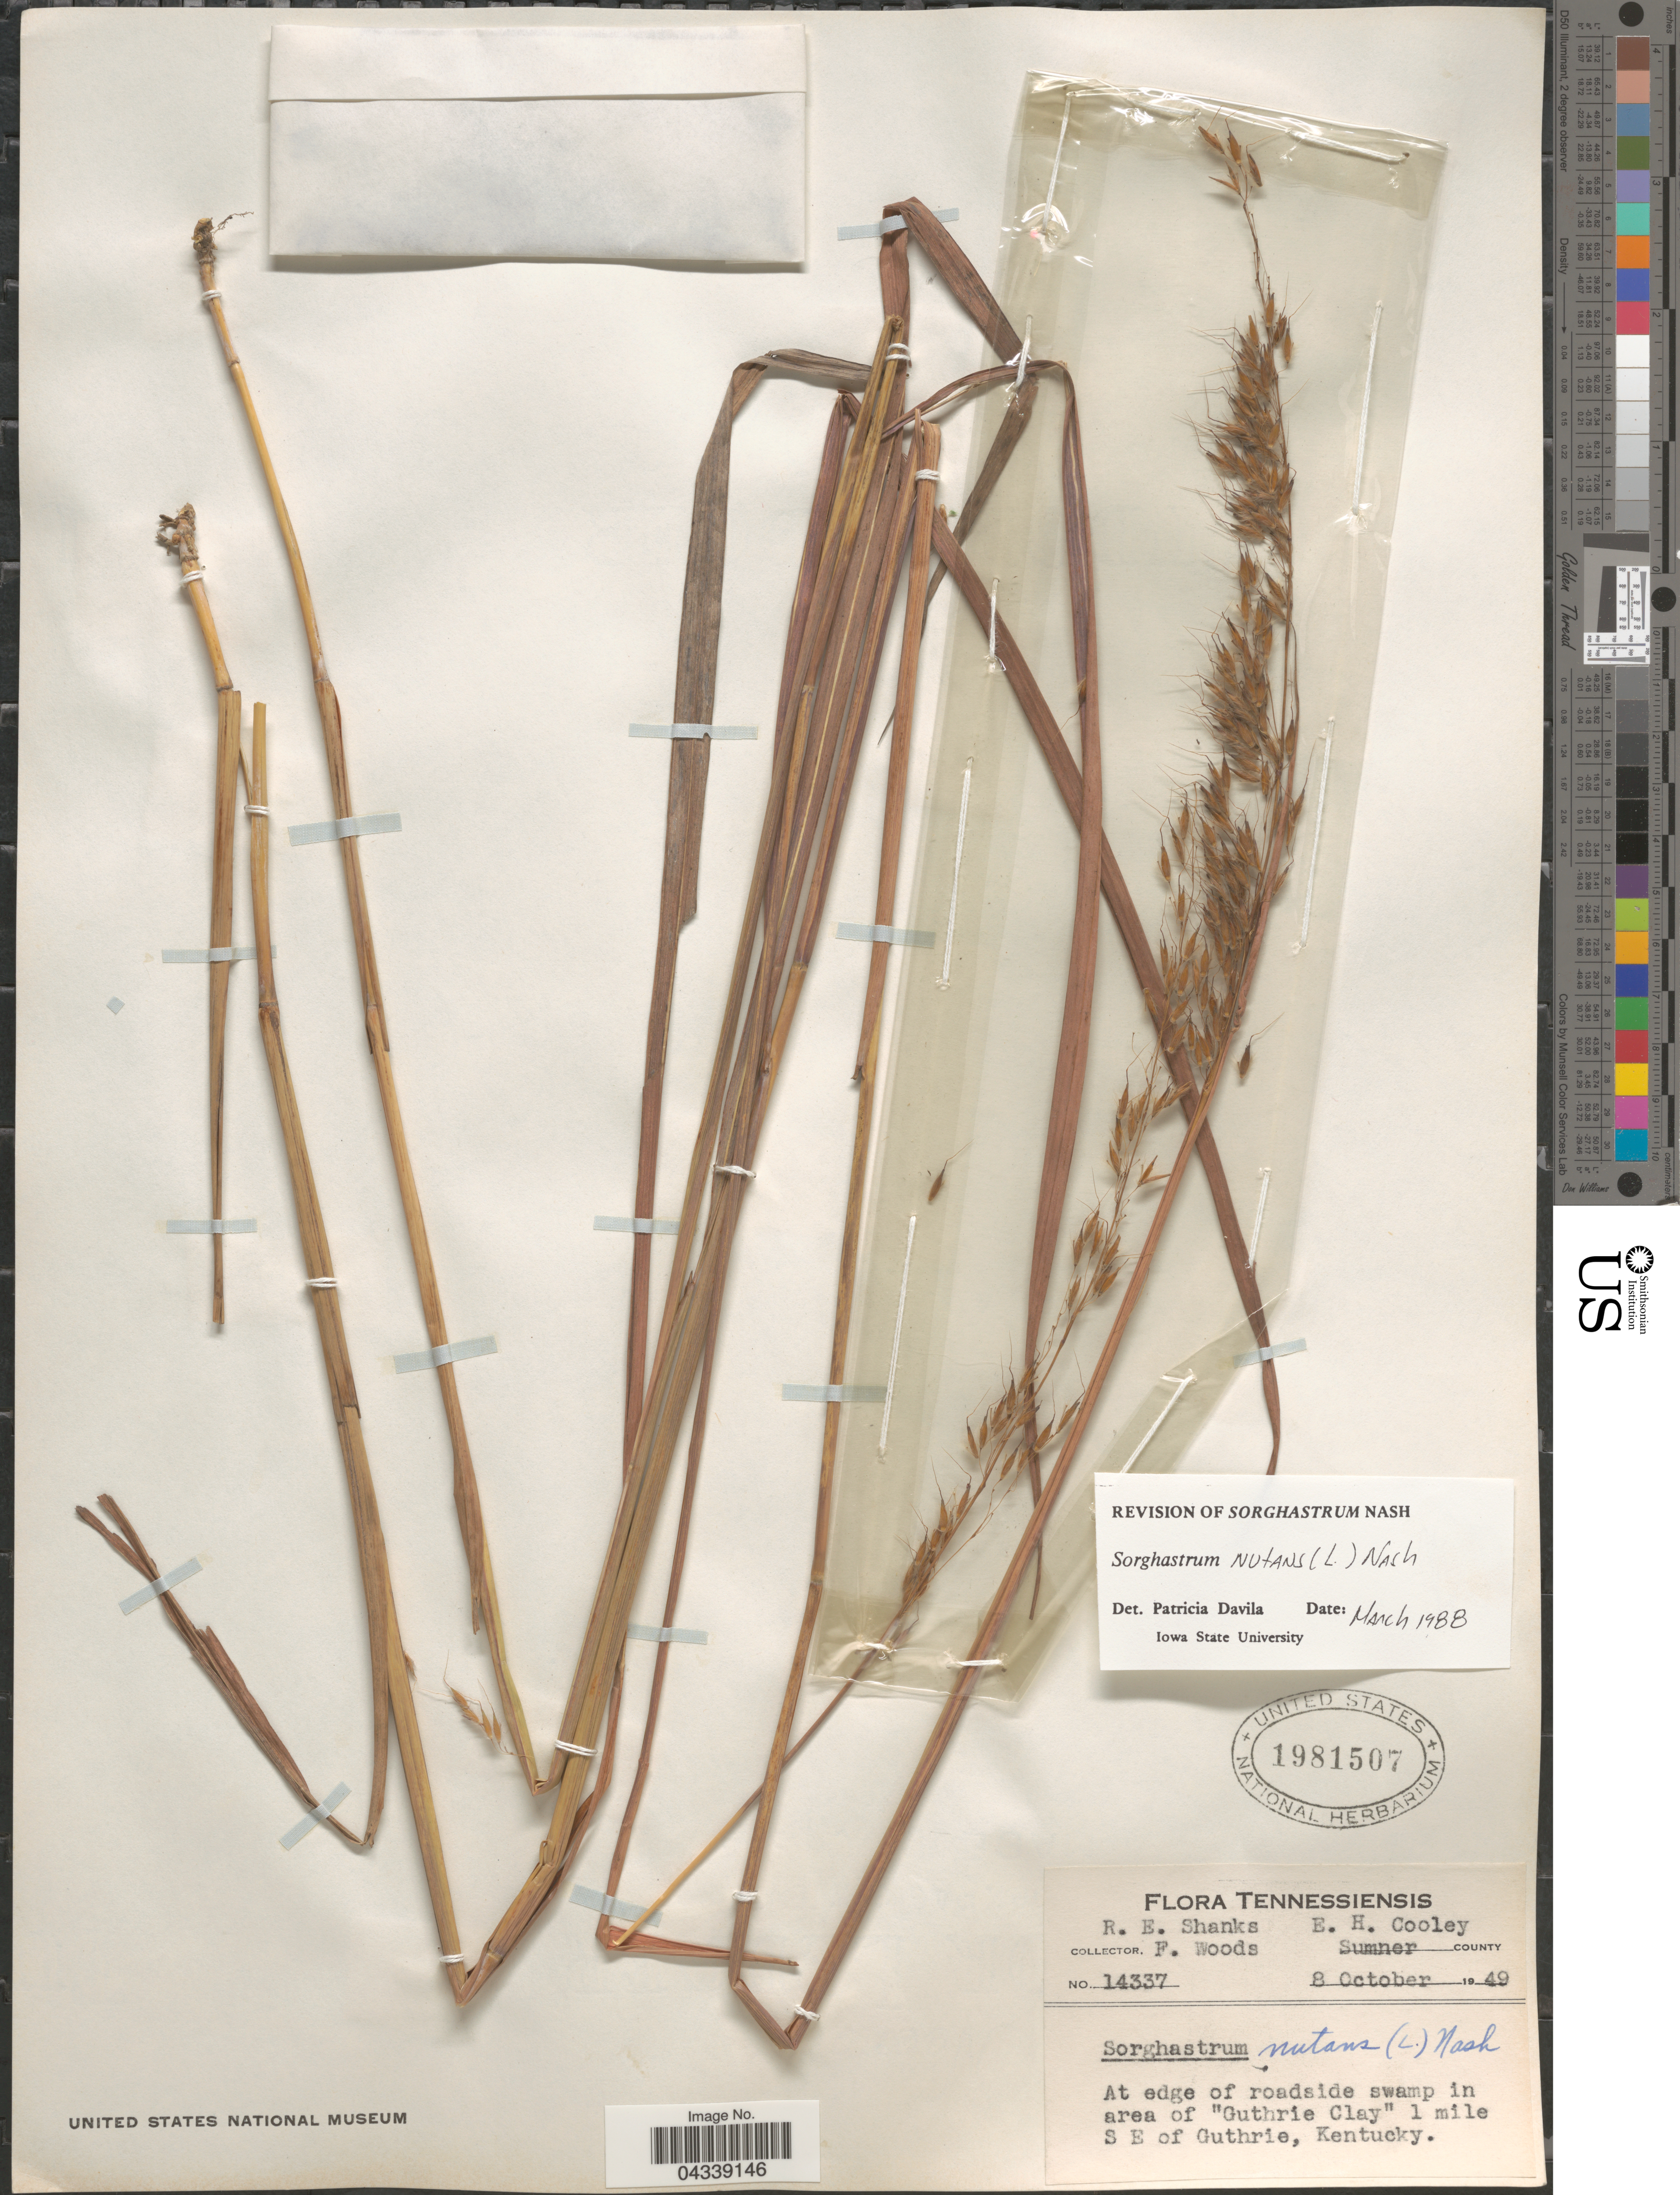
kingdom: Plantae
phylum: Tracheophyta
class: Liliopsida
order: Poales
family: Poaceae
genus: Sorghastrum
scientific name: Sorghastrum nutans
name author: (L.) Nash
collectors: R. Shanks, F. Woods & E. H. Cooley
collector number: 14337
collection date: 1949-10-08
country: United States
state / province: Kentucky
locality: Sumner County. At edge of roadside swamp in area of "Guthrie Clay" 1 mile S E of Guthrie.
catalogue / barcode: US 1981507